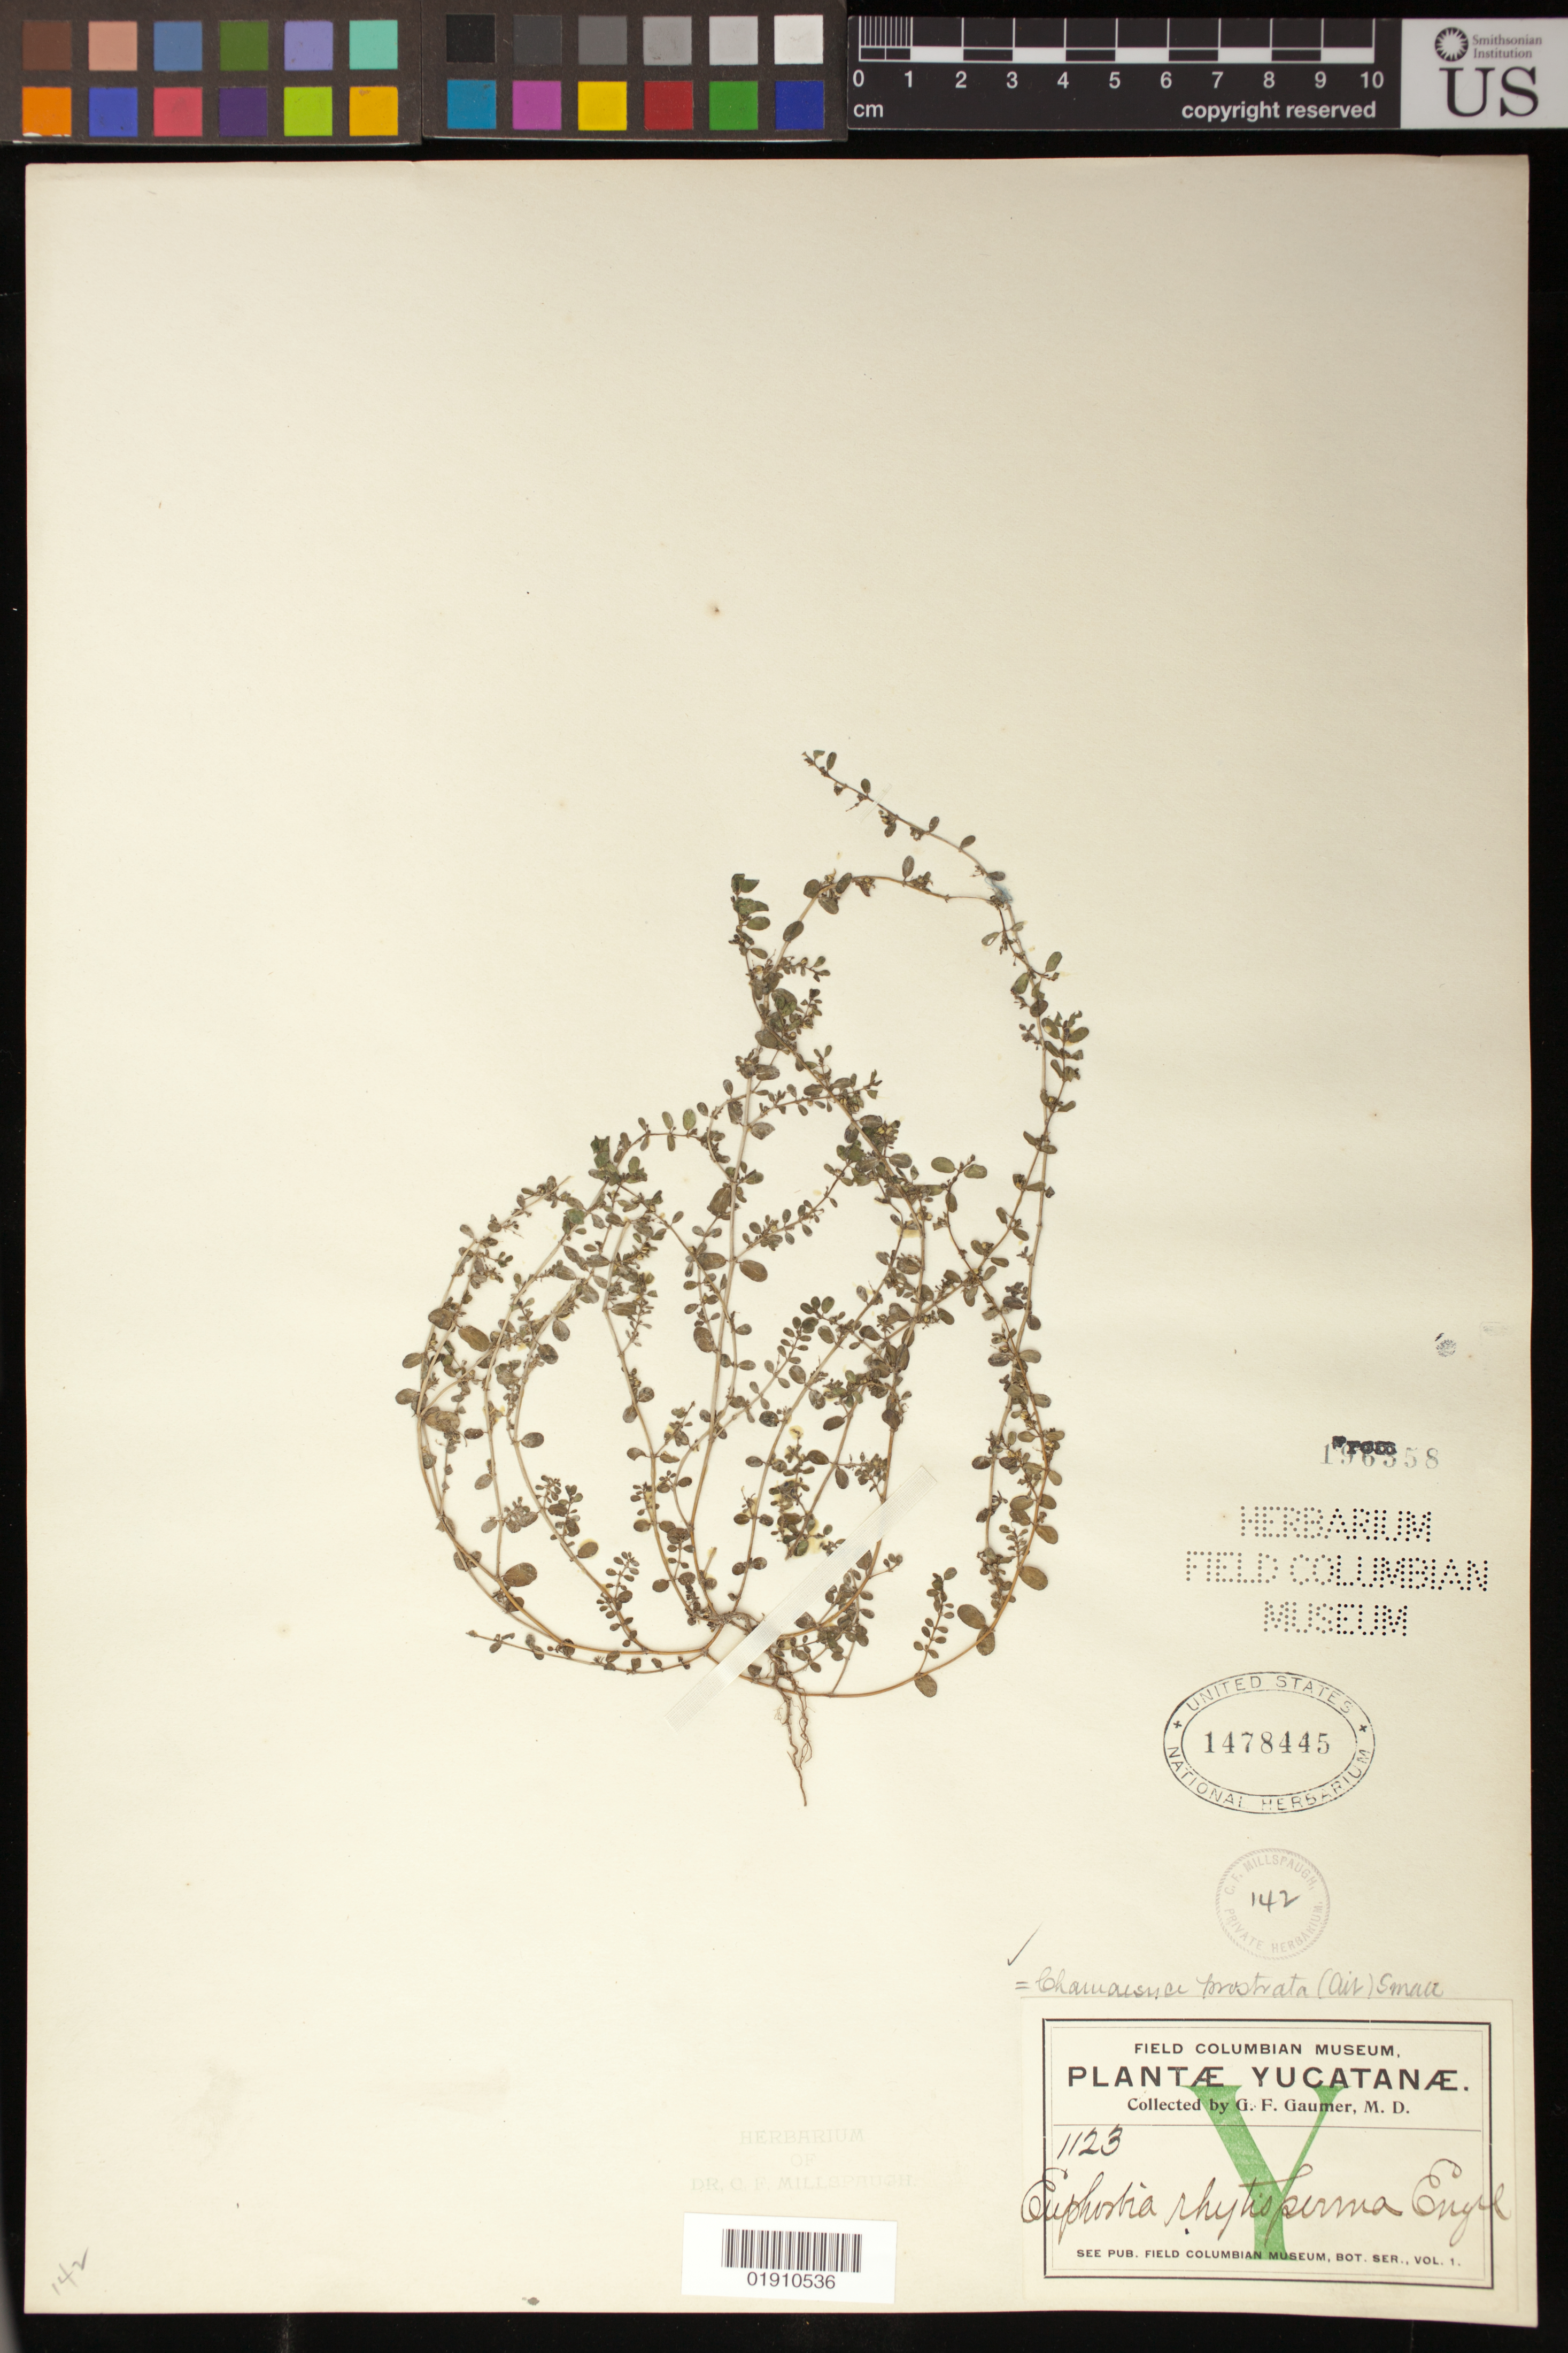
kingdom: Plantae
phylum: Tracheophyta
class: Magnoliopsida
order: Malpighiales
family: Euphorbiaceae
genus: Euphorbia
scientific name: Euphorbia prostrata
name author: Aiton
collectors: G. F. Gaumer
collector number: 1123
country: Mexico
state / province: Yucatán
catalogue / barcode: US 1478445